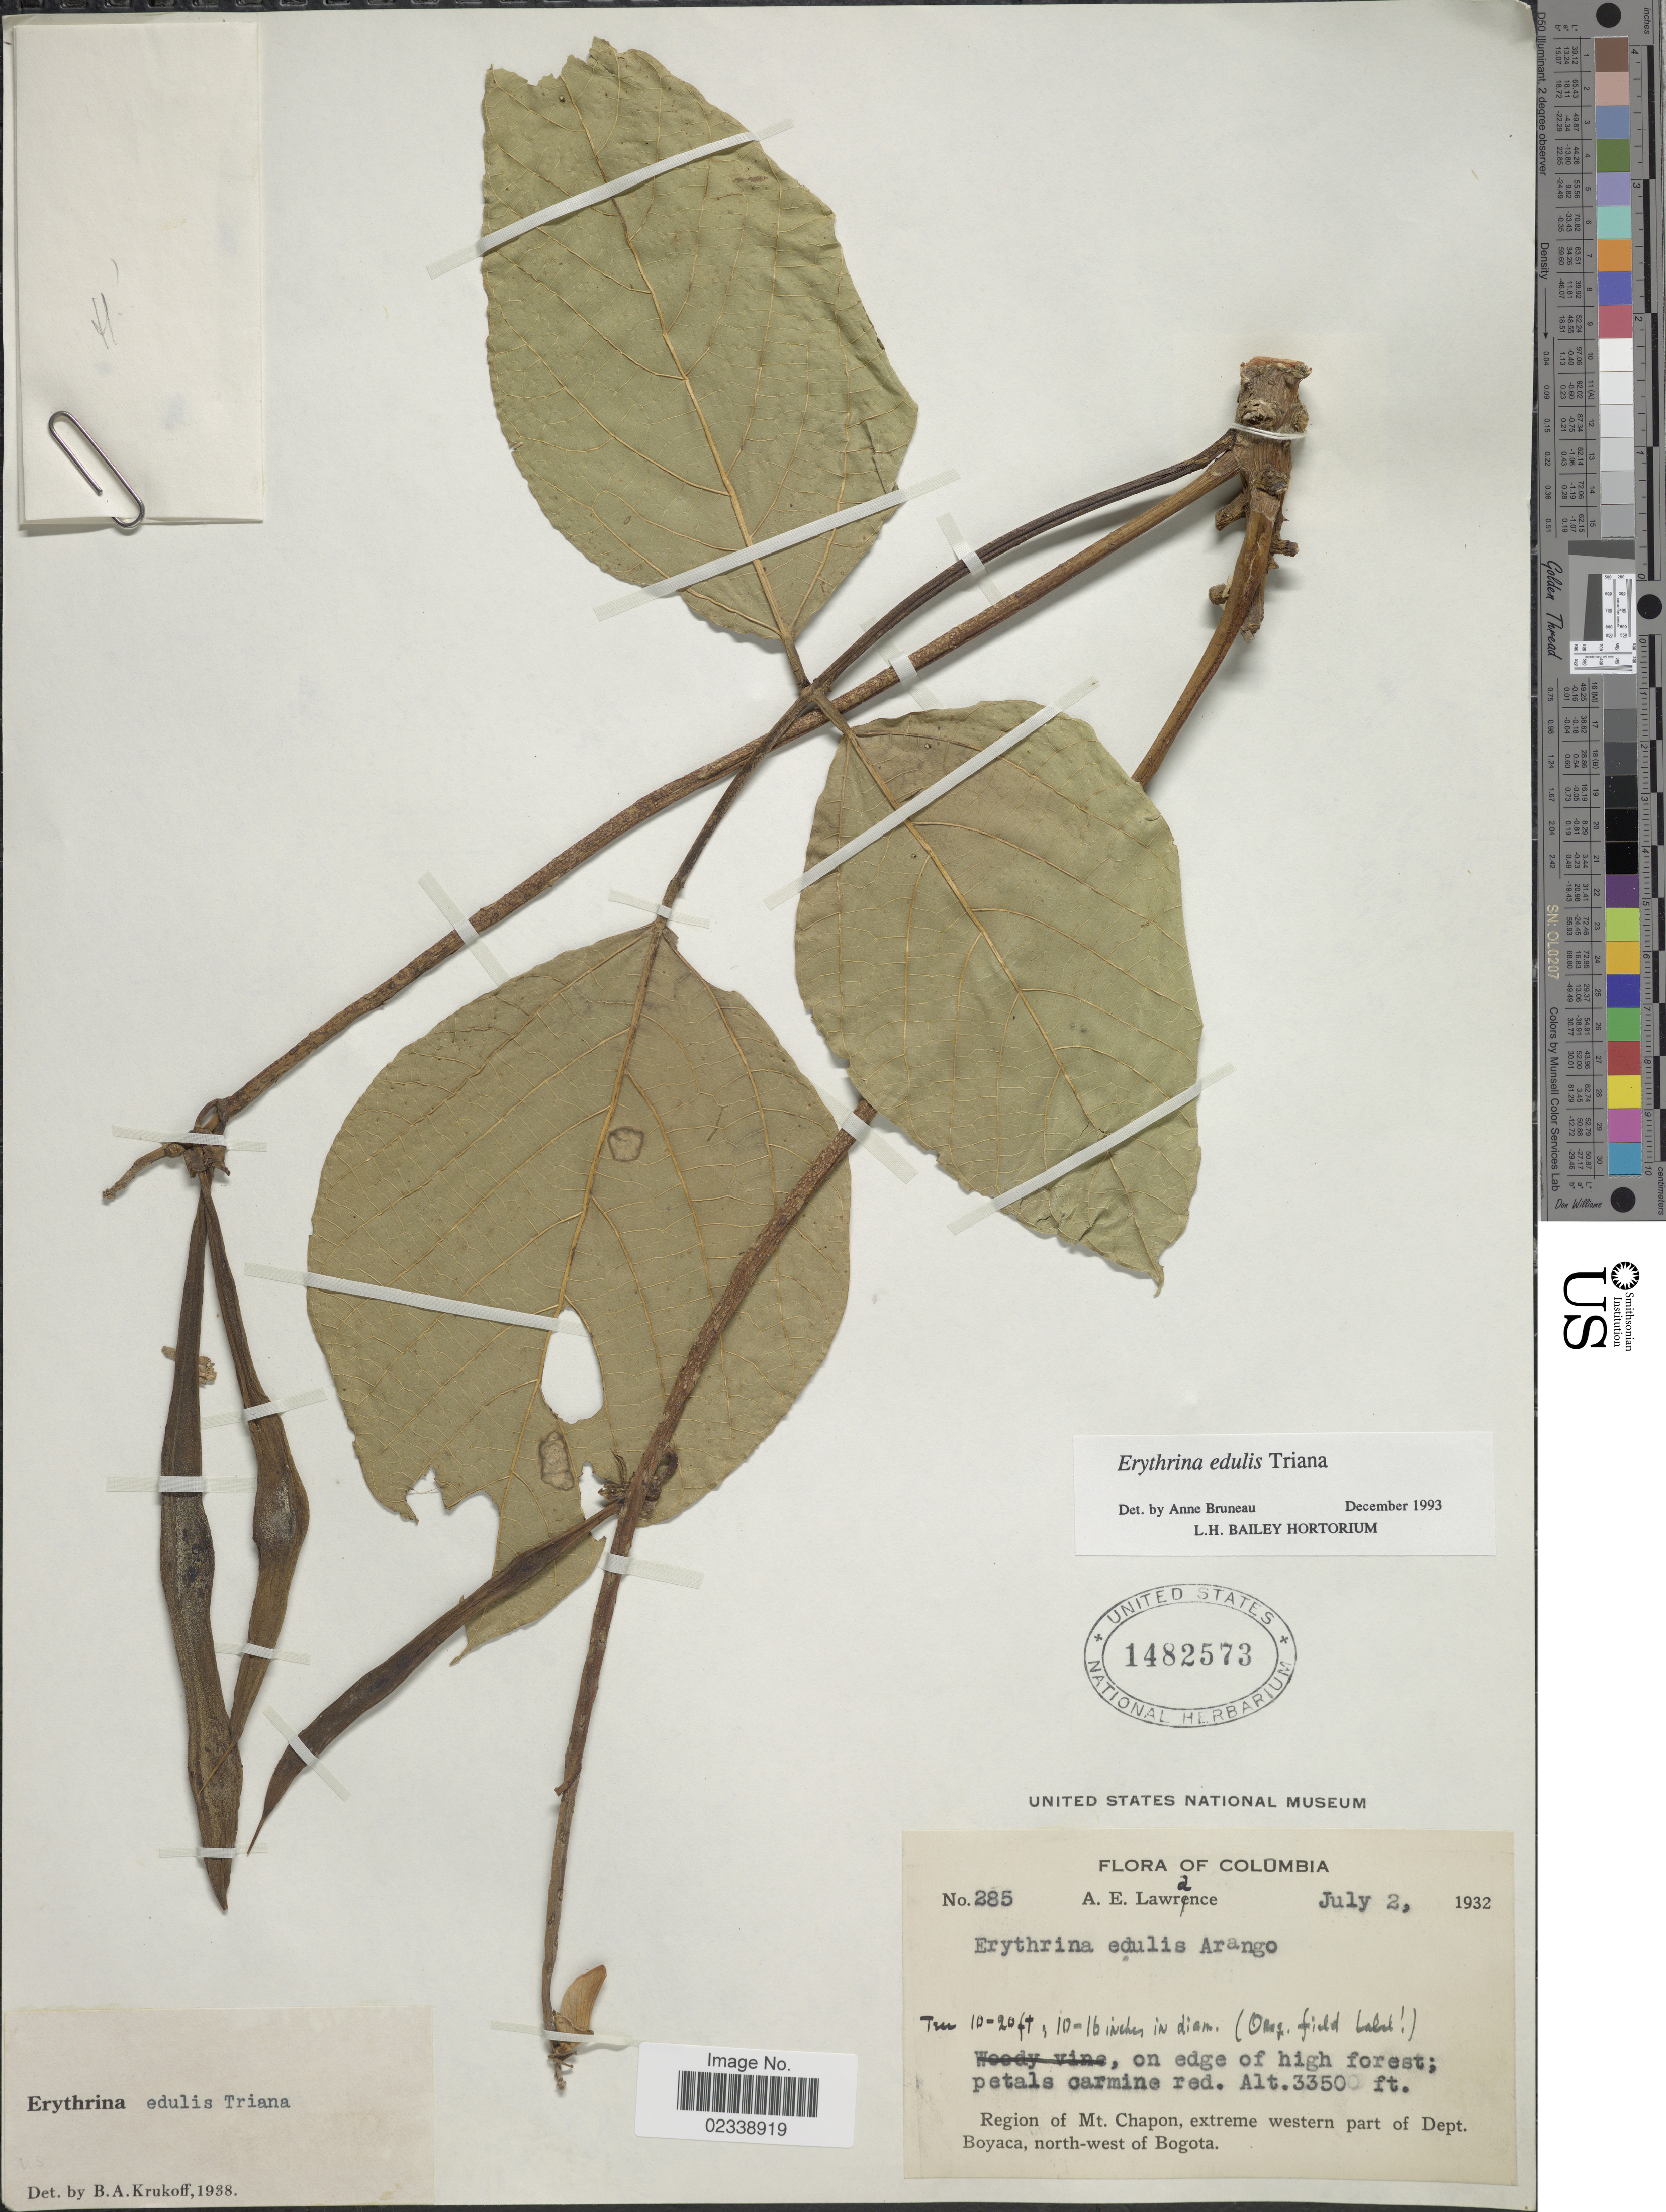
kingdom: Plantae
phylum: Tracheophyta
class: Magnoliopsida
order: Fabales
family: Fabaceae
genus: Erythrina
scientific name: Erythrina edulis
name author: Triana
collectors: A. Lawrance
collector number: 285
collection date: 1932-07-02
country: Colombia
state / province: Boyacá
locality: Region of Mt. Chapon, extreme western part of Dept. Boyaca, north-west of Bogota.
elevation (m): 1021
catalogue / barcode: US 1482573